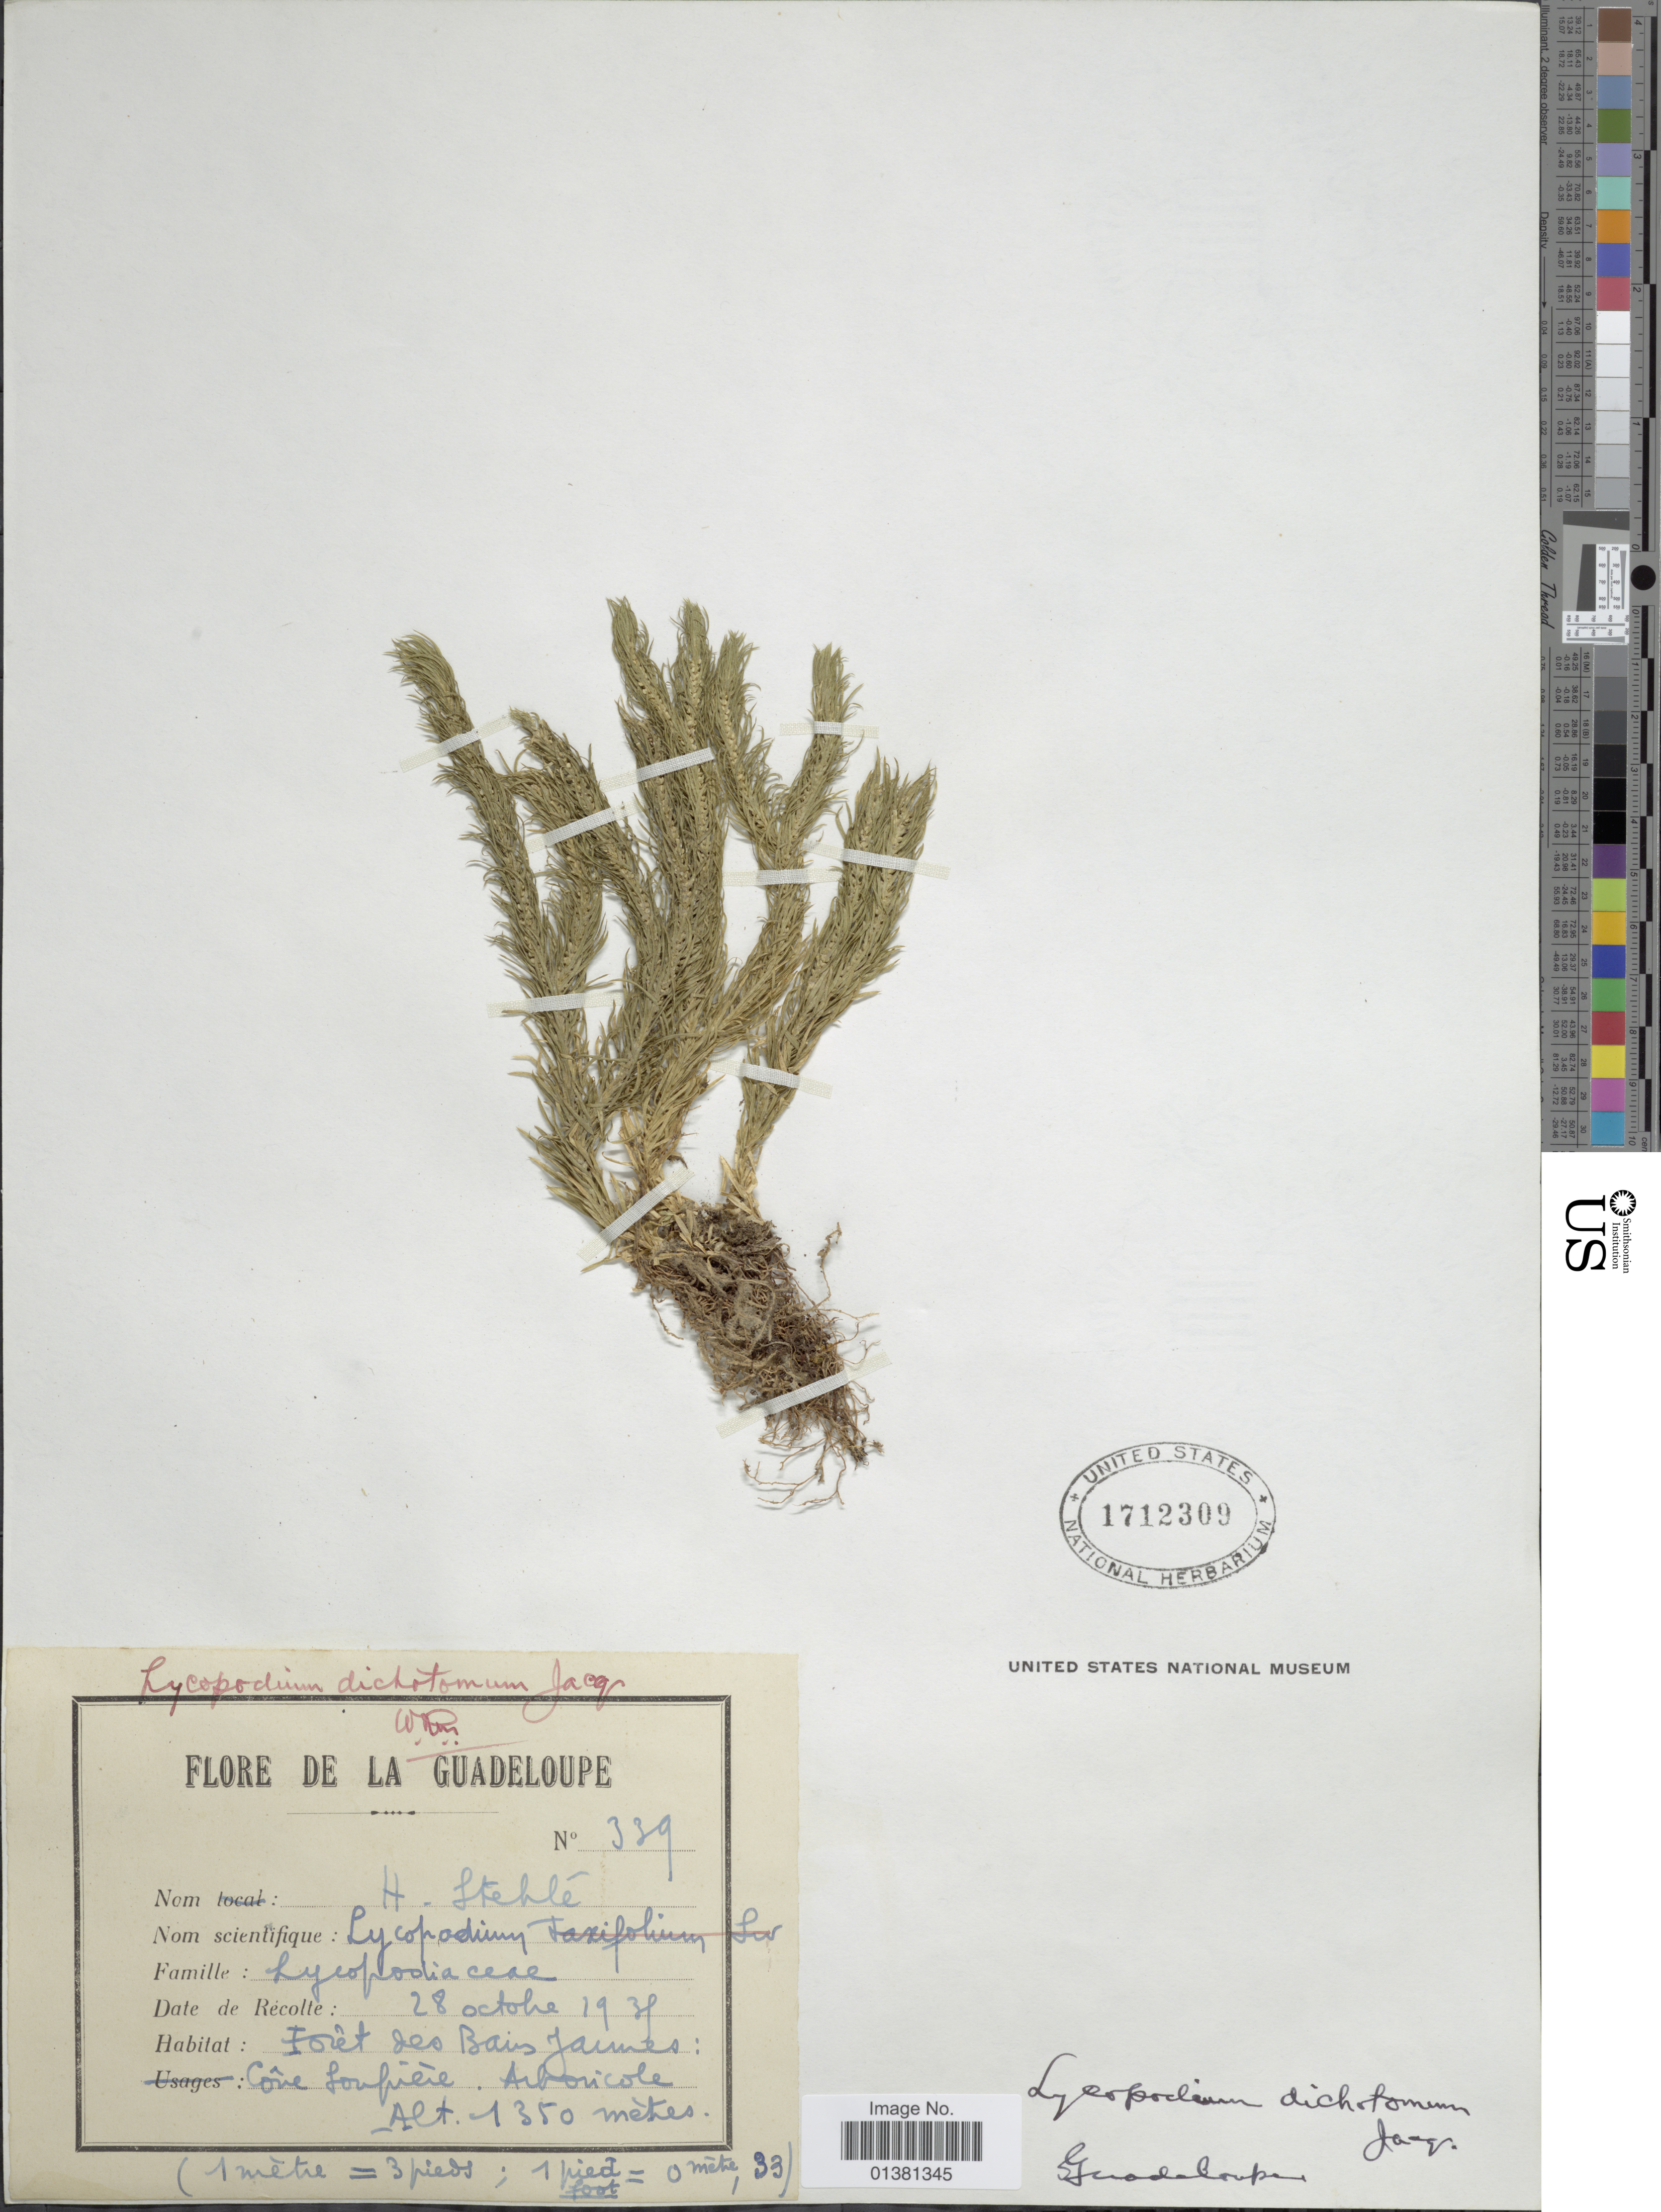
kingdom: Plantae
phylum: Tracheophyta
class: Lycopodiopsida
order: Lycopodiales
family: Lycopodiaceae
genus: Phlegmariurus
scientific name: Phlegmariurus dichotomus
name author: (Jacq.) W.H. Wagner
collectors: H. Stehlé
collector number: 339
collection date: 1939-10-28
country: Guadeloupe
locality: Forêt des Bains Jaunes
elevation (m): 1350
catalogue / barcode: US 1712309